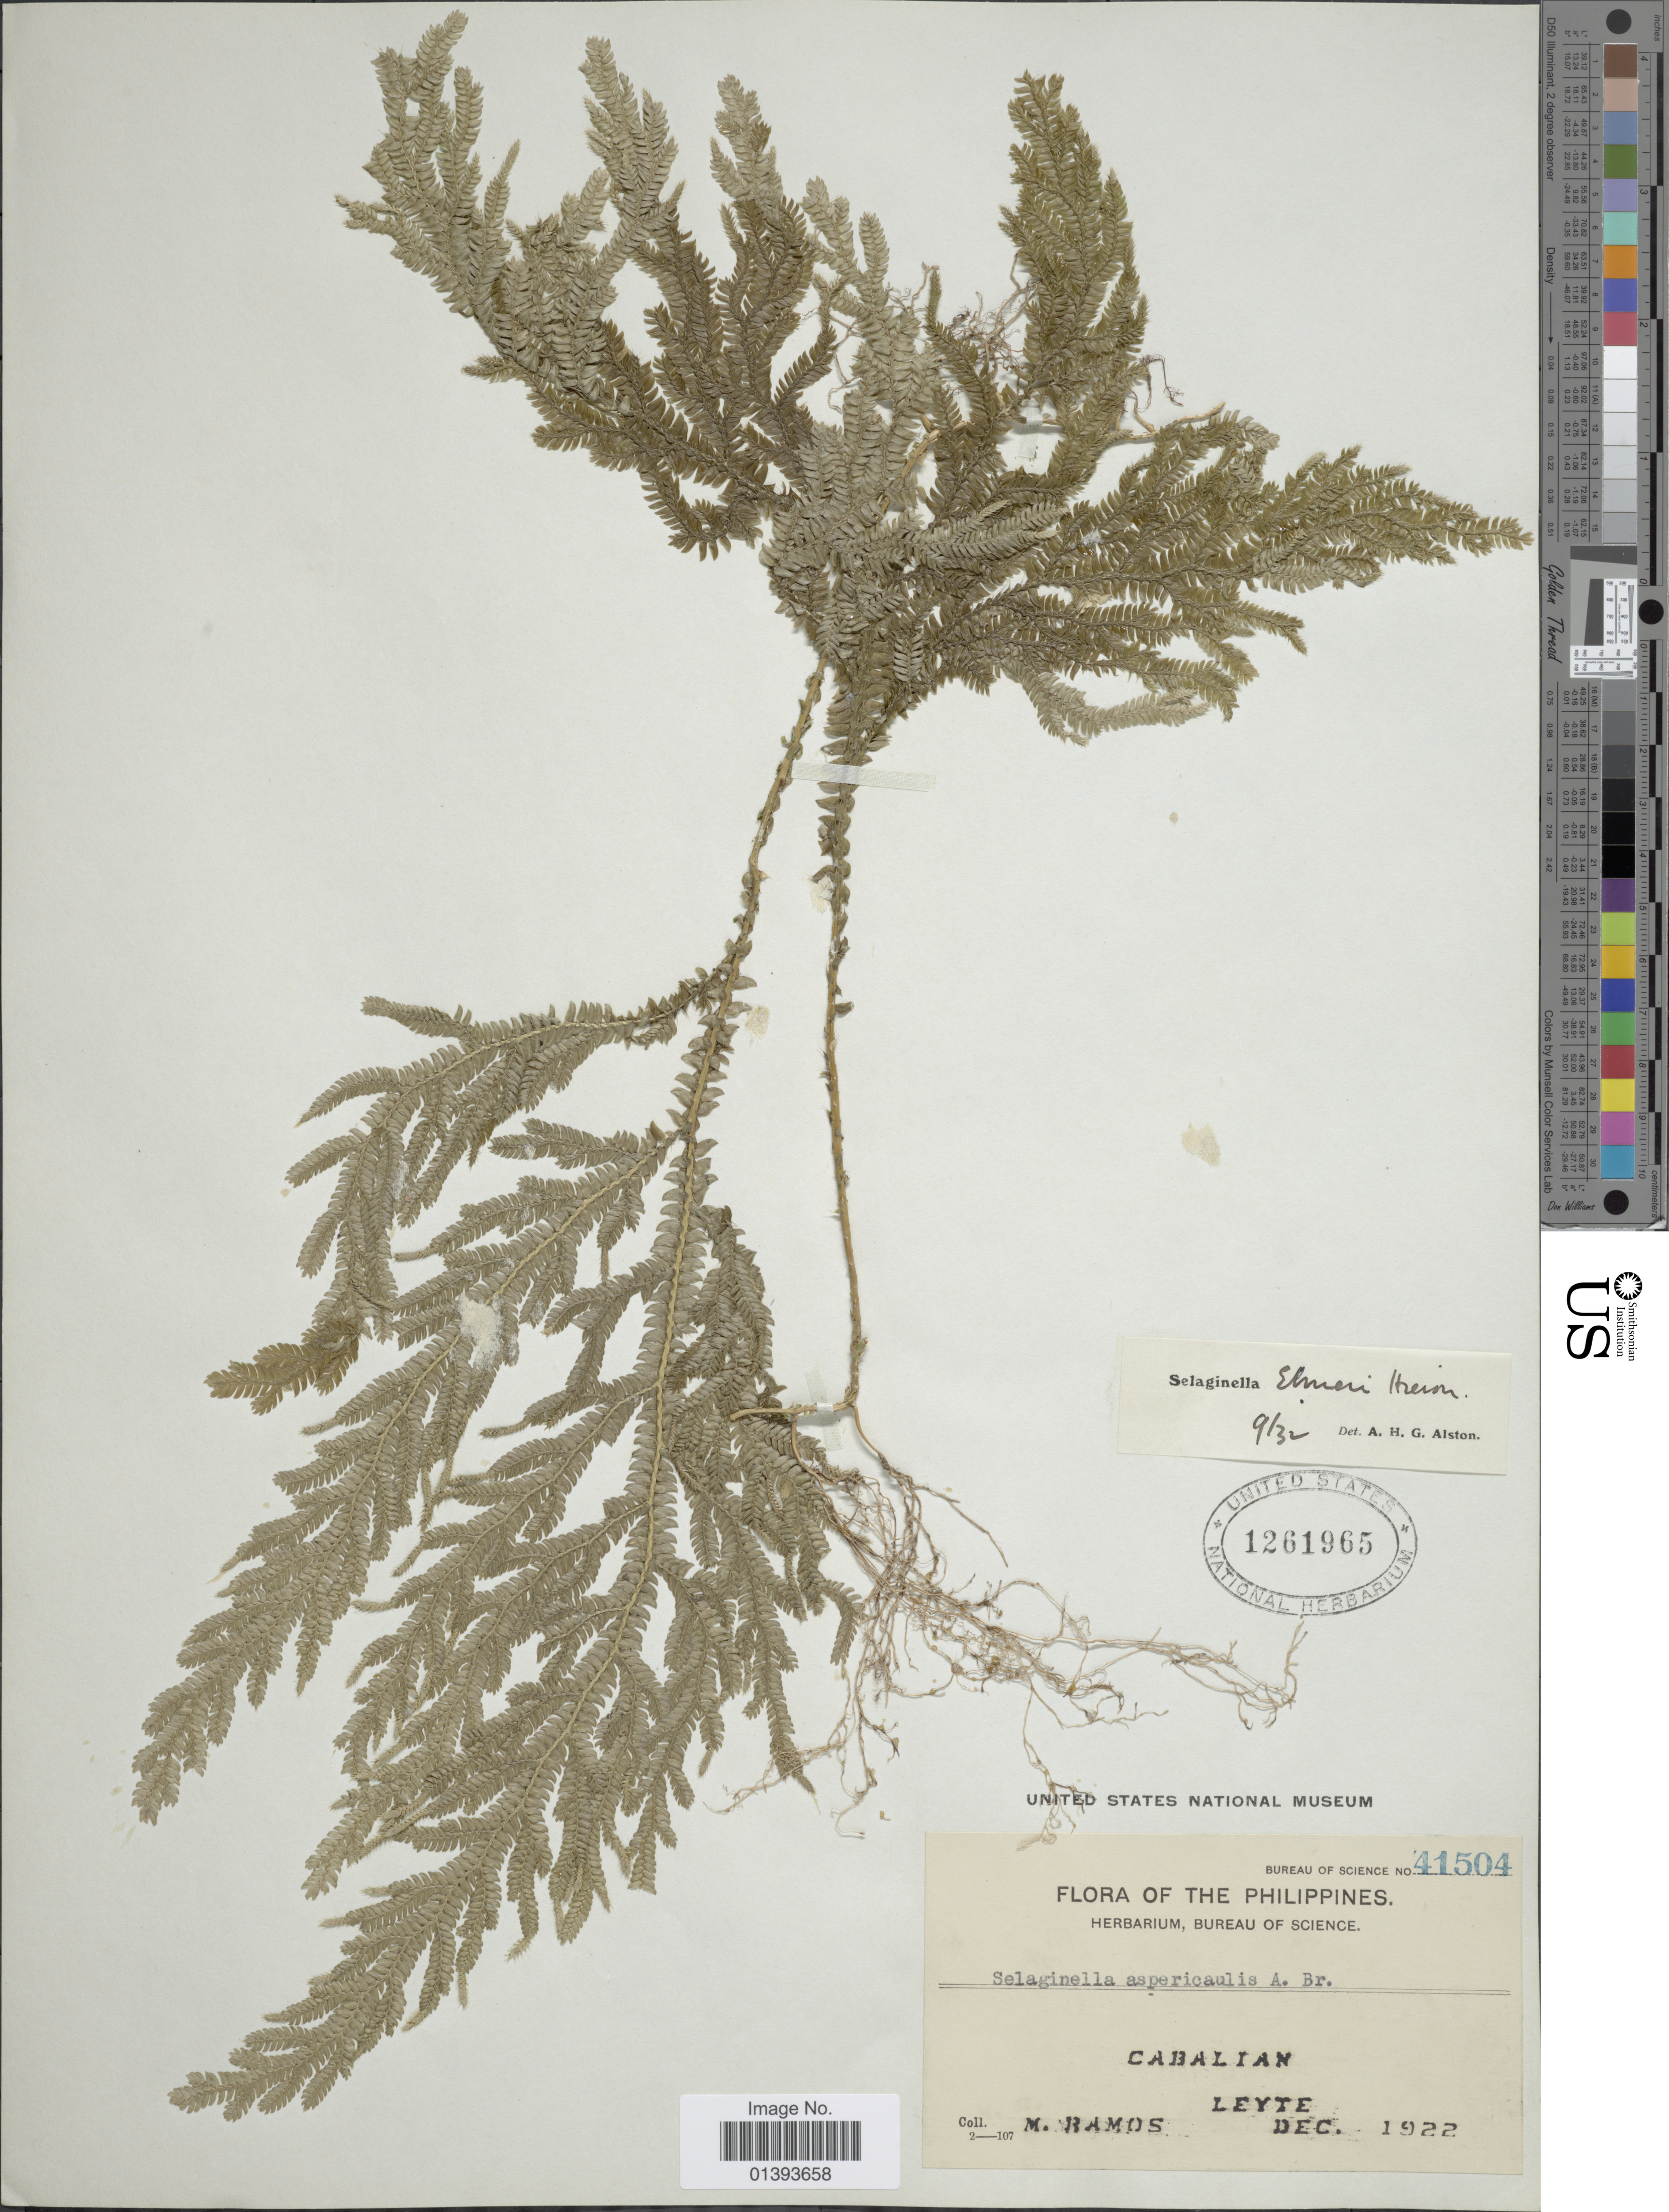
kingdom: Plantae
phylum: Tracheophyta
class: Lycopodiopsida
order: Selaginellales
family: Selaginellaceae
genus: Selaginella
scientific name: Selaginella elmeri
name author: Hieron.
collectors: M. Ramos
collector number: Bureau of Science 41504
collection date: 1922-12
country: Philippines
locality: Cabalian, Leyte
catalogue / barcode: US 1261965